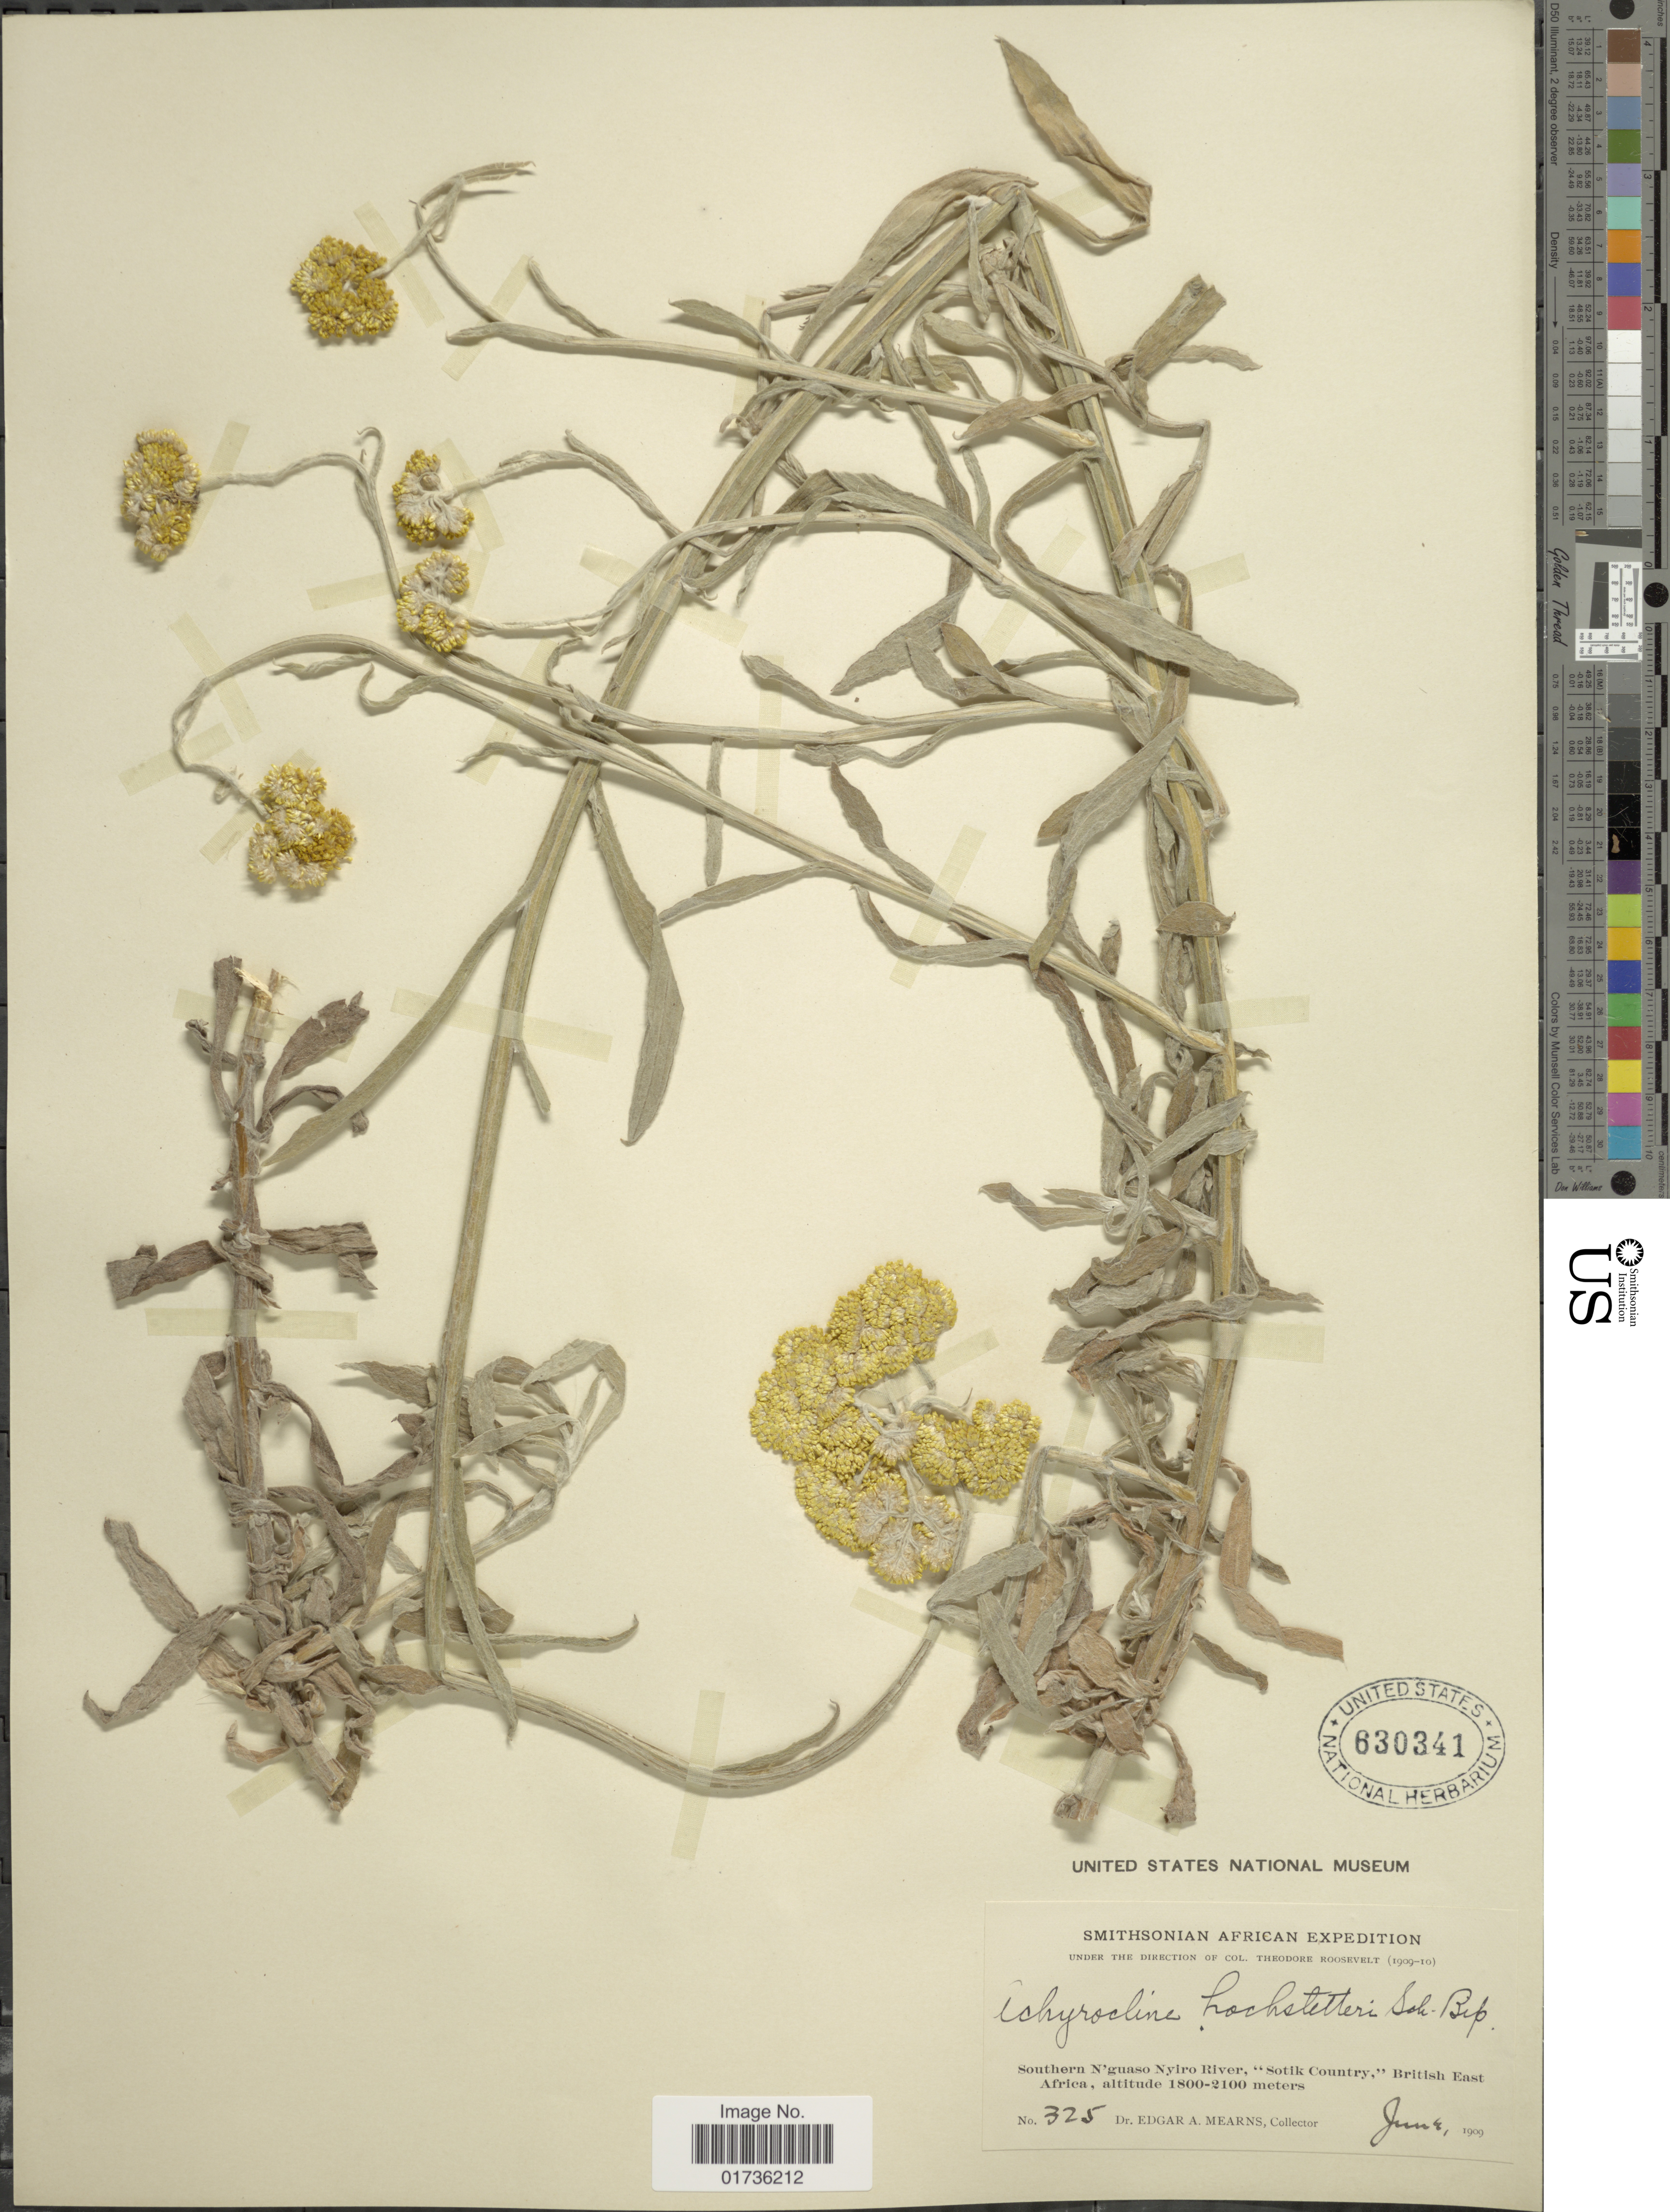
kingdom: Plantae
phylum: Tracheophyta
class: Magnoliopsida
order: Asterales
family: Asteraceae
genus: Achyrocline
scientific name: Achyrocline hochstetteri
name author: Sch. Bip. ex A. Rich.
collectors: E. A. Mearns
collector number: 325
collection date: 1909-06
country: Kenya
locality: Southern N'guaso River, 'Sotik Country,' Bristish East Africa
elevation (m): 1800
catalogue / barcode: US 630341